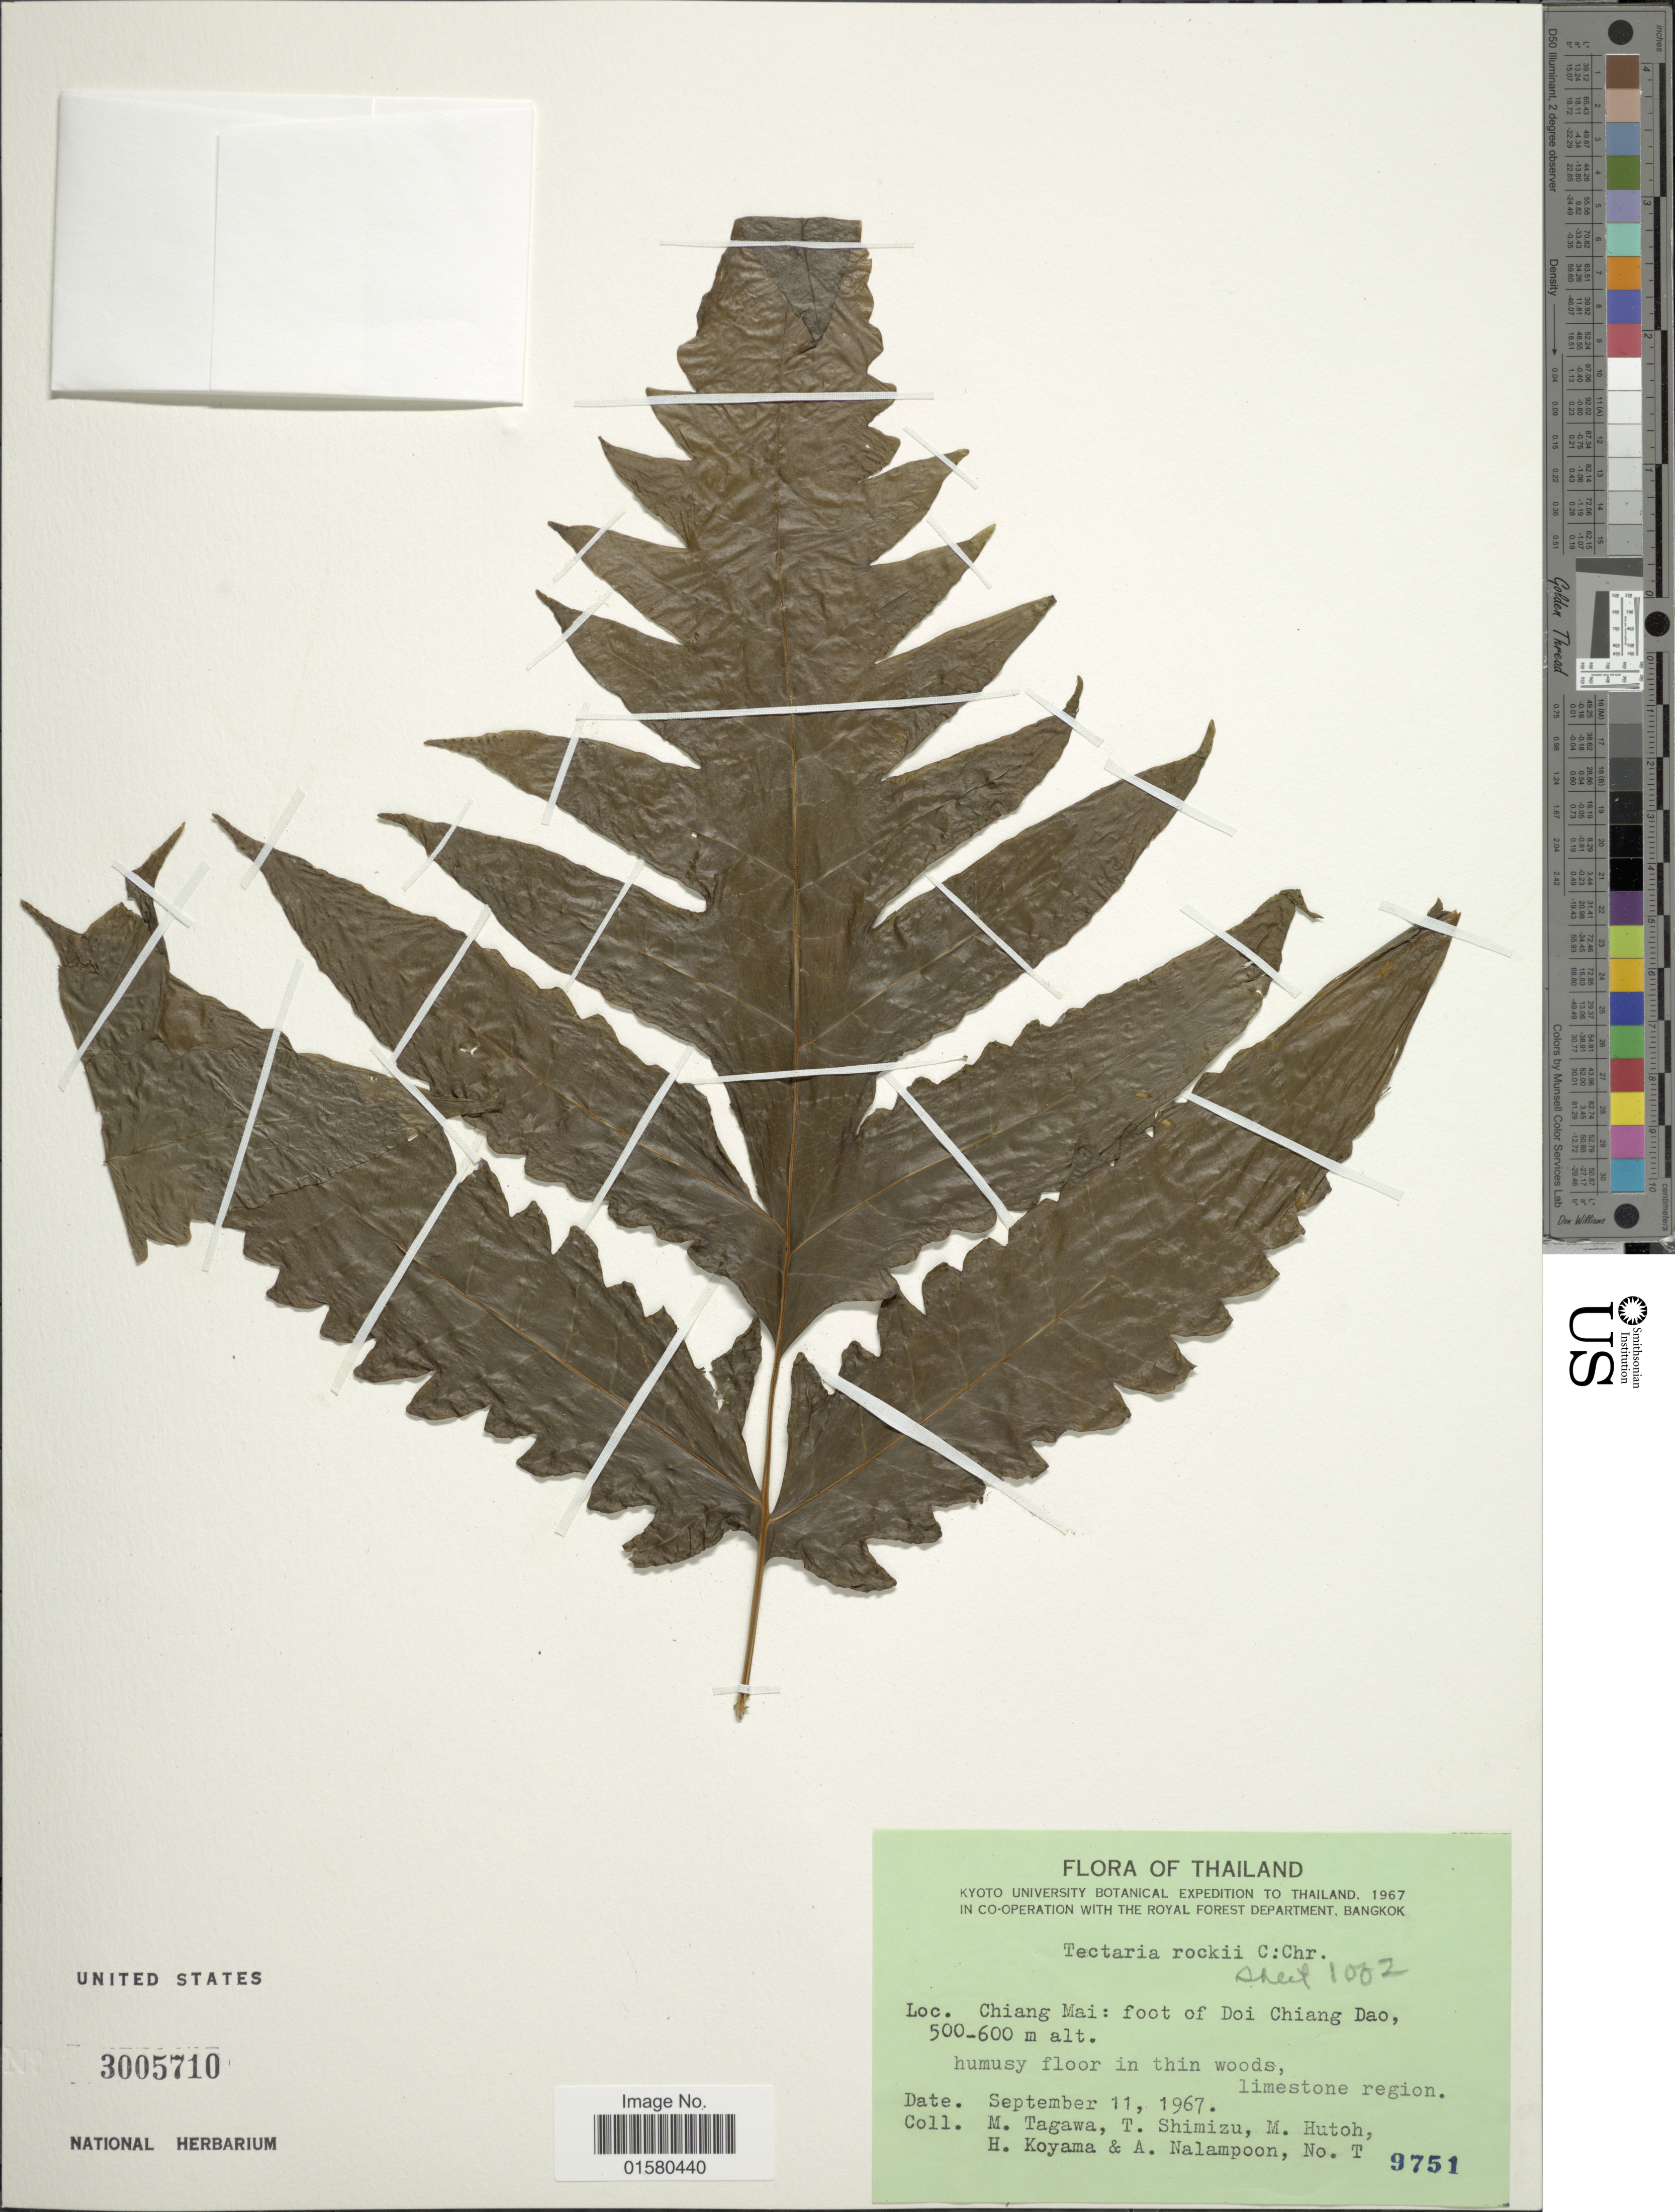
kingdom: Plantae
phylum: Tracheophyta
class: Polypodiopsida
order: Polypodiales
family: Tectariaceae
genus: Tectaria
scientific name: Tectaria rockii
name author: C. Chr.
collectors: M. Tagawa, T. Shimizu, M. Hutoh, H. Koyama & A. Nalampoon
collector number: T 9751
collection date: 1967-09-11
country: Thailand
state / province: Chiang Mai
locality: ChiangMai: foot of Doi Chiang Dao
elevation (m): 500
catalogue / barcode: US 3005710